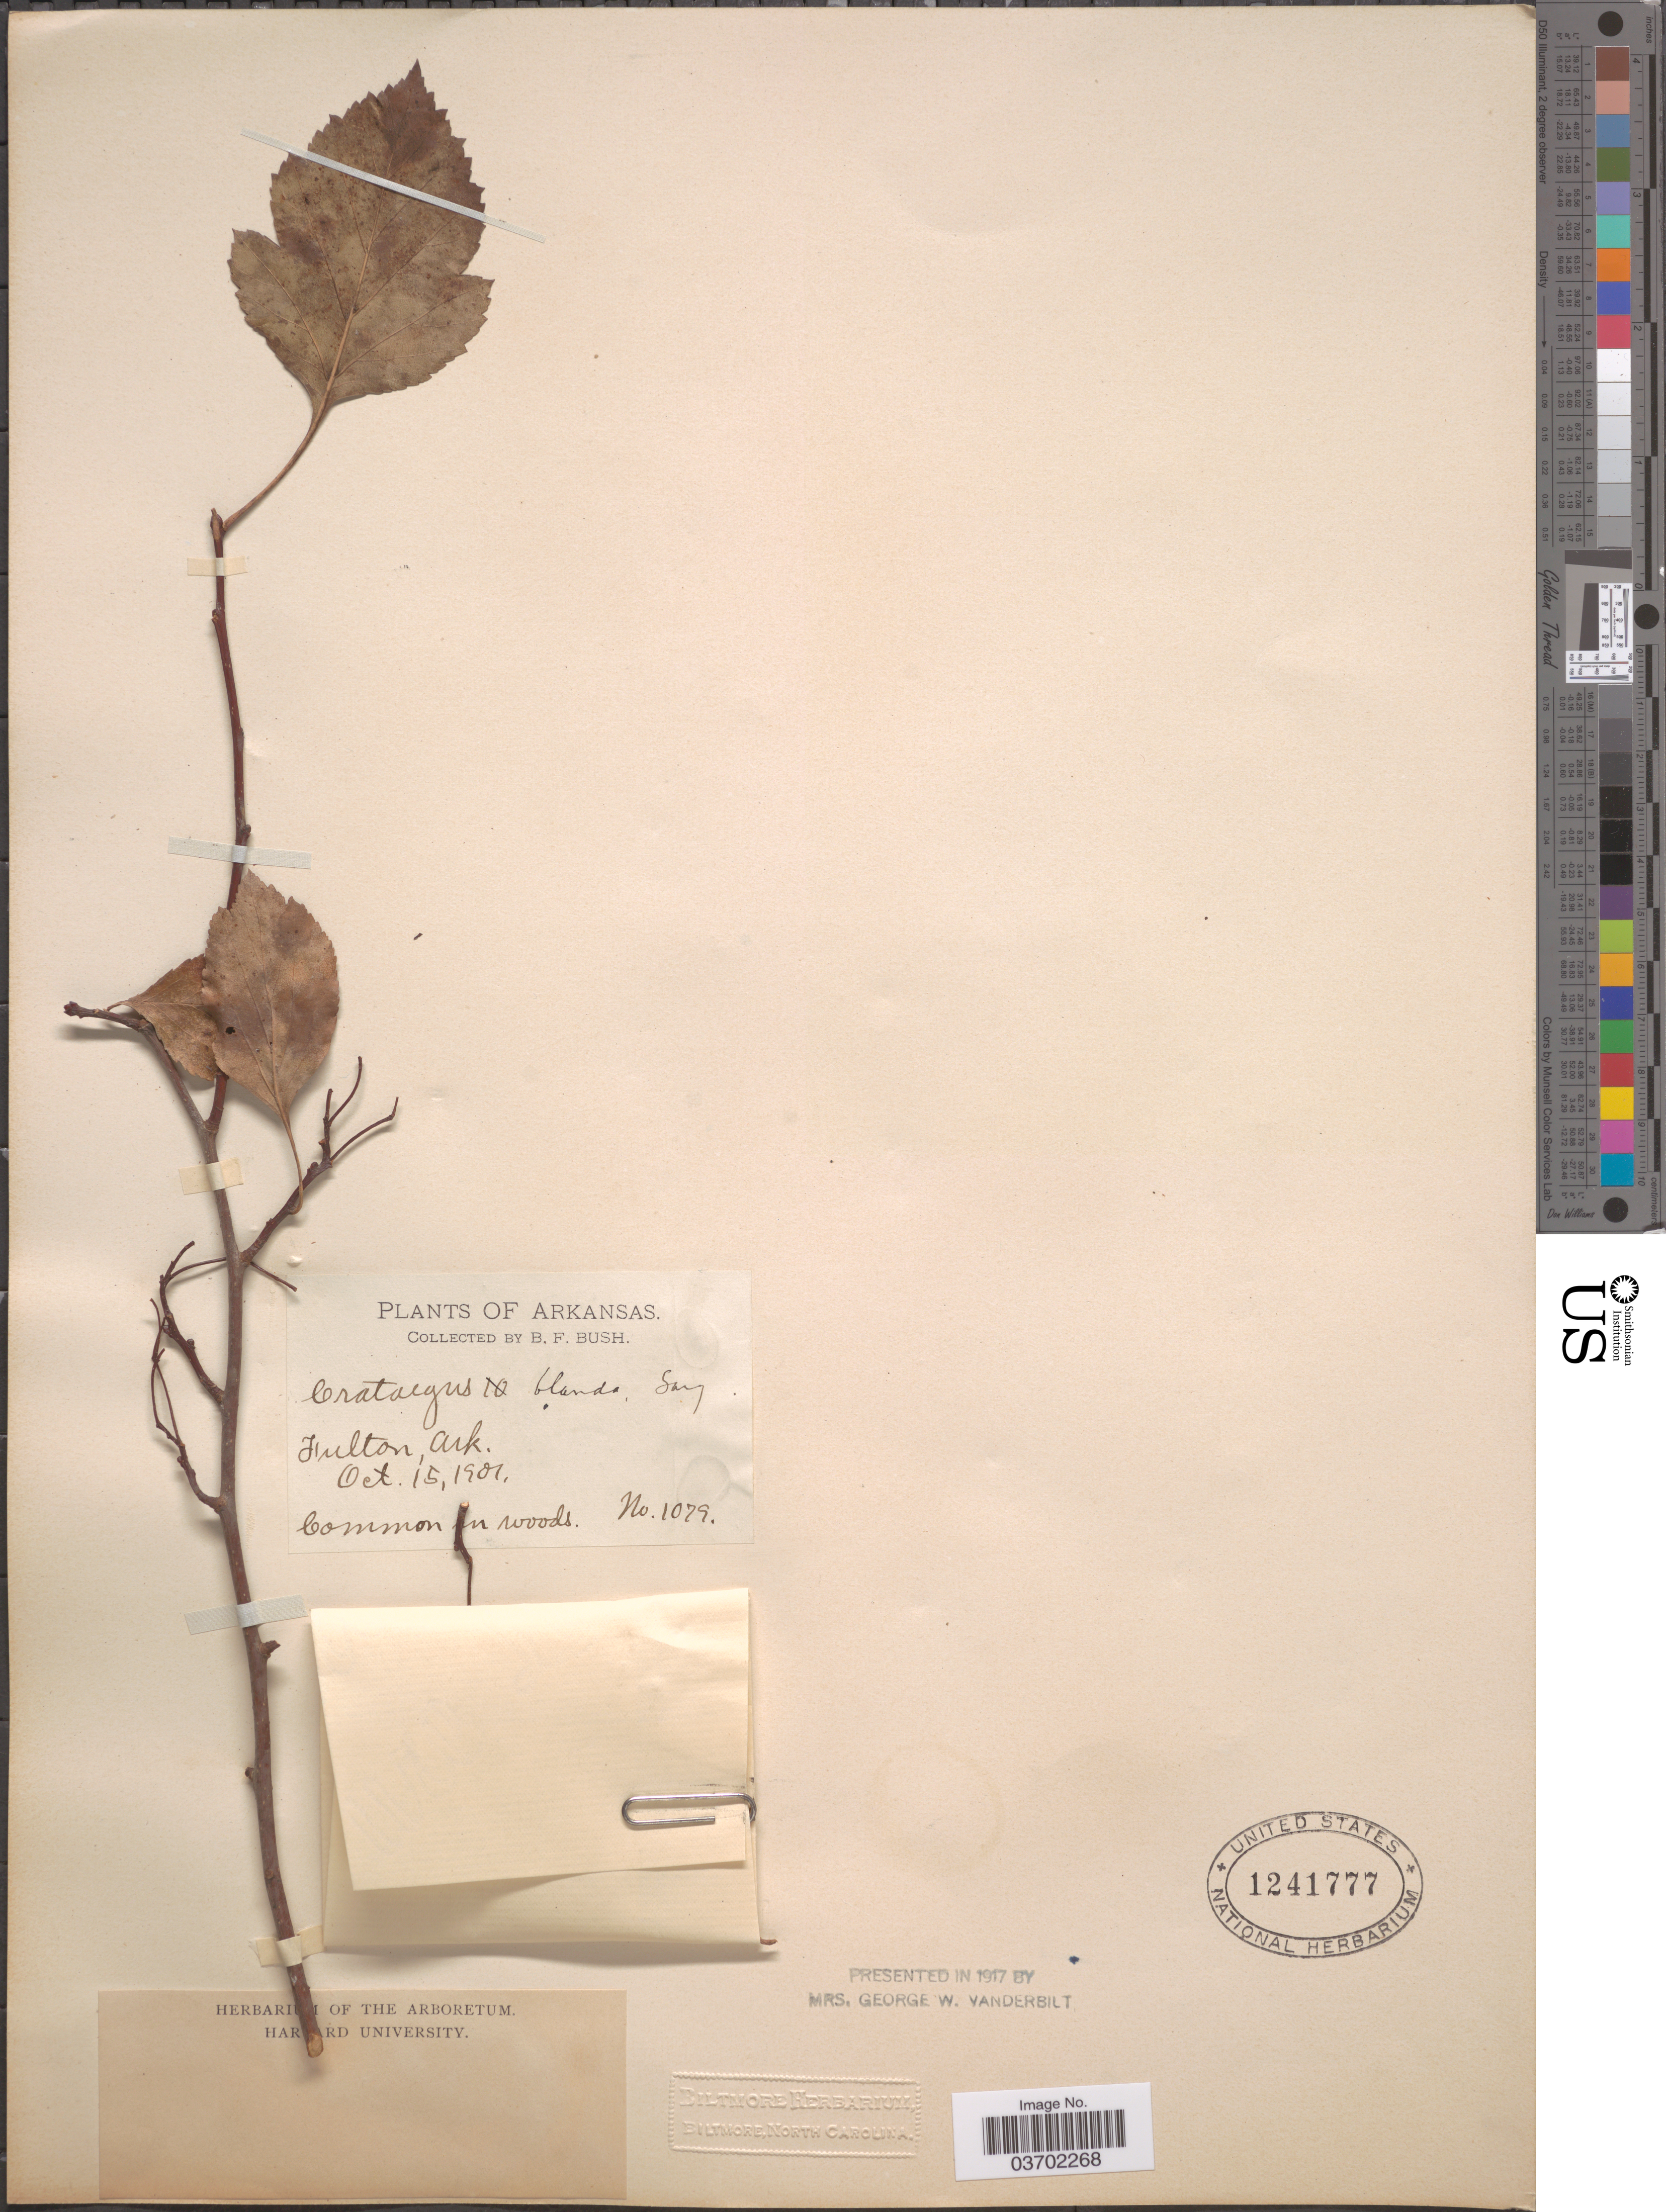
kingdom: Plantae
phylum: Tracheophyta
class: Magnoliopsida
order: Rosales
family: Rosaceae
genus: Crataegus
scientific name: Crataegus viridis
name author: L.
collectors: B. F. Bush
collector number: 1079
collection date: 1901-10-15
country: United States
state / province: Arkansas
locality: Fulton.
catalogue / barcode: US 1241777